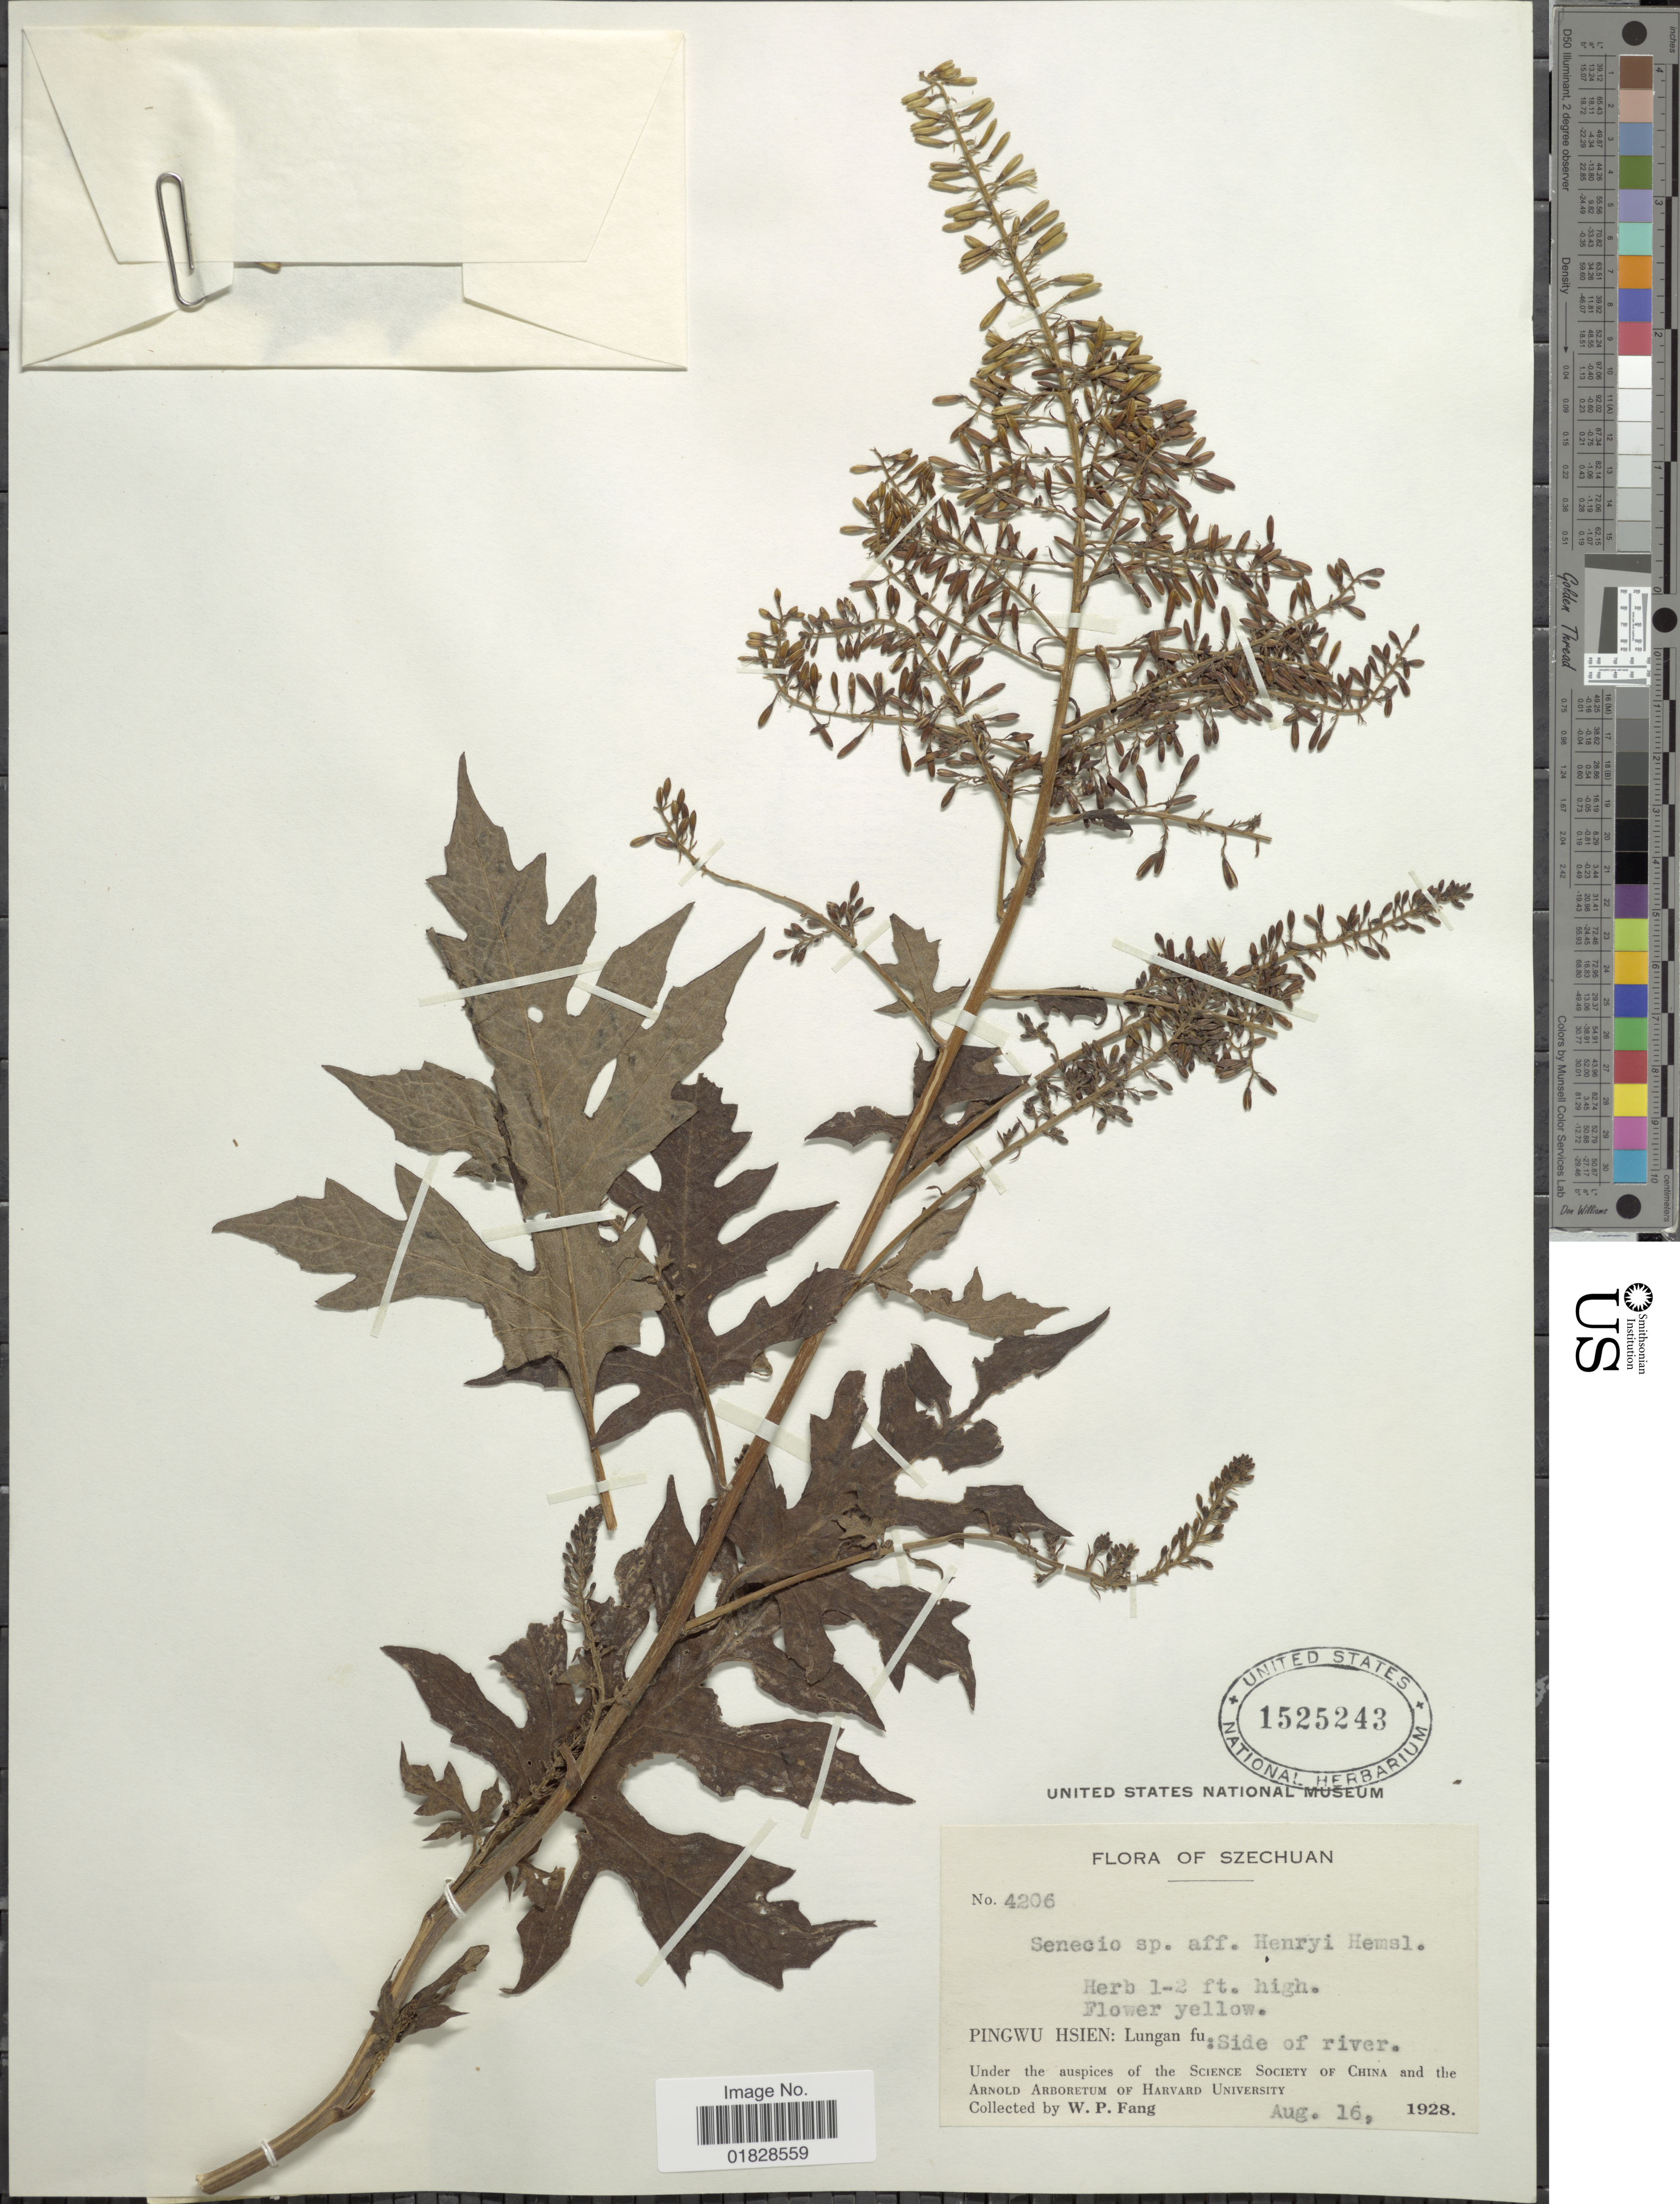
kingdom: Plantae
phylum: Tracheophyta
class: Magnoliopsida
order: Asterales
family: Asteraceae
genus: Sinacalia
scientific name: Sinacalia tangutica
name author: (Maximowicz) B. Nord.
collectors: W. P. Fang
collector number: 4206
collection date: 1928-08-16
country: China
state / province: Sichuan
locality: Szechuan. Pingwu Hsien: Lungan fu: Side of river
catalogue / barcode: US 1525243